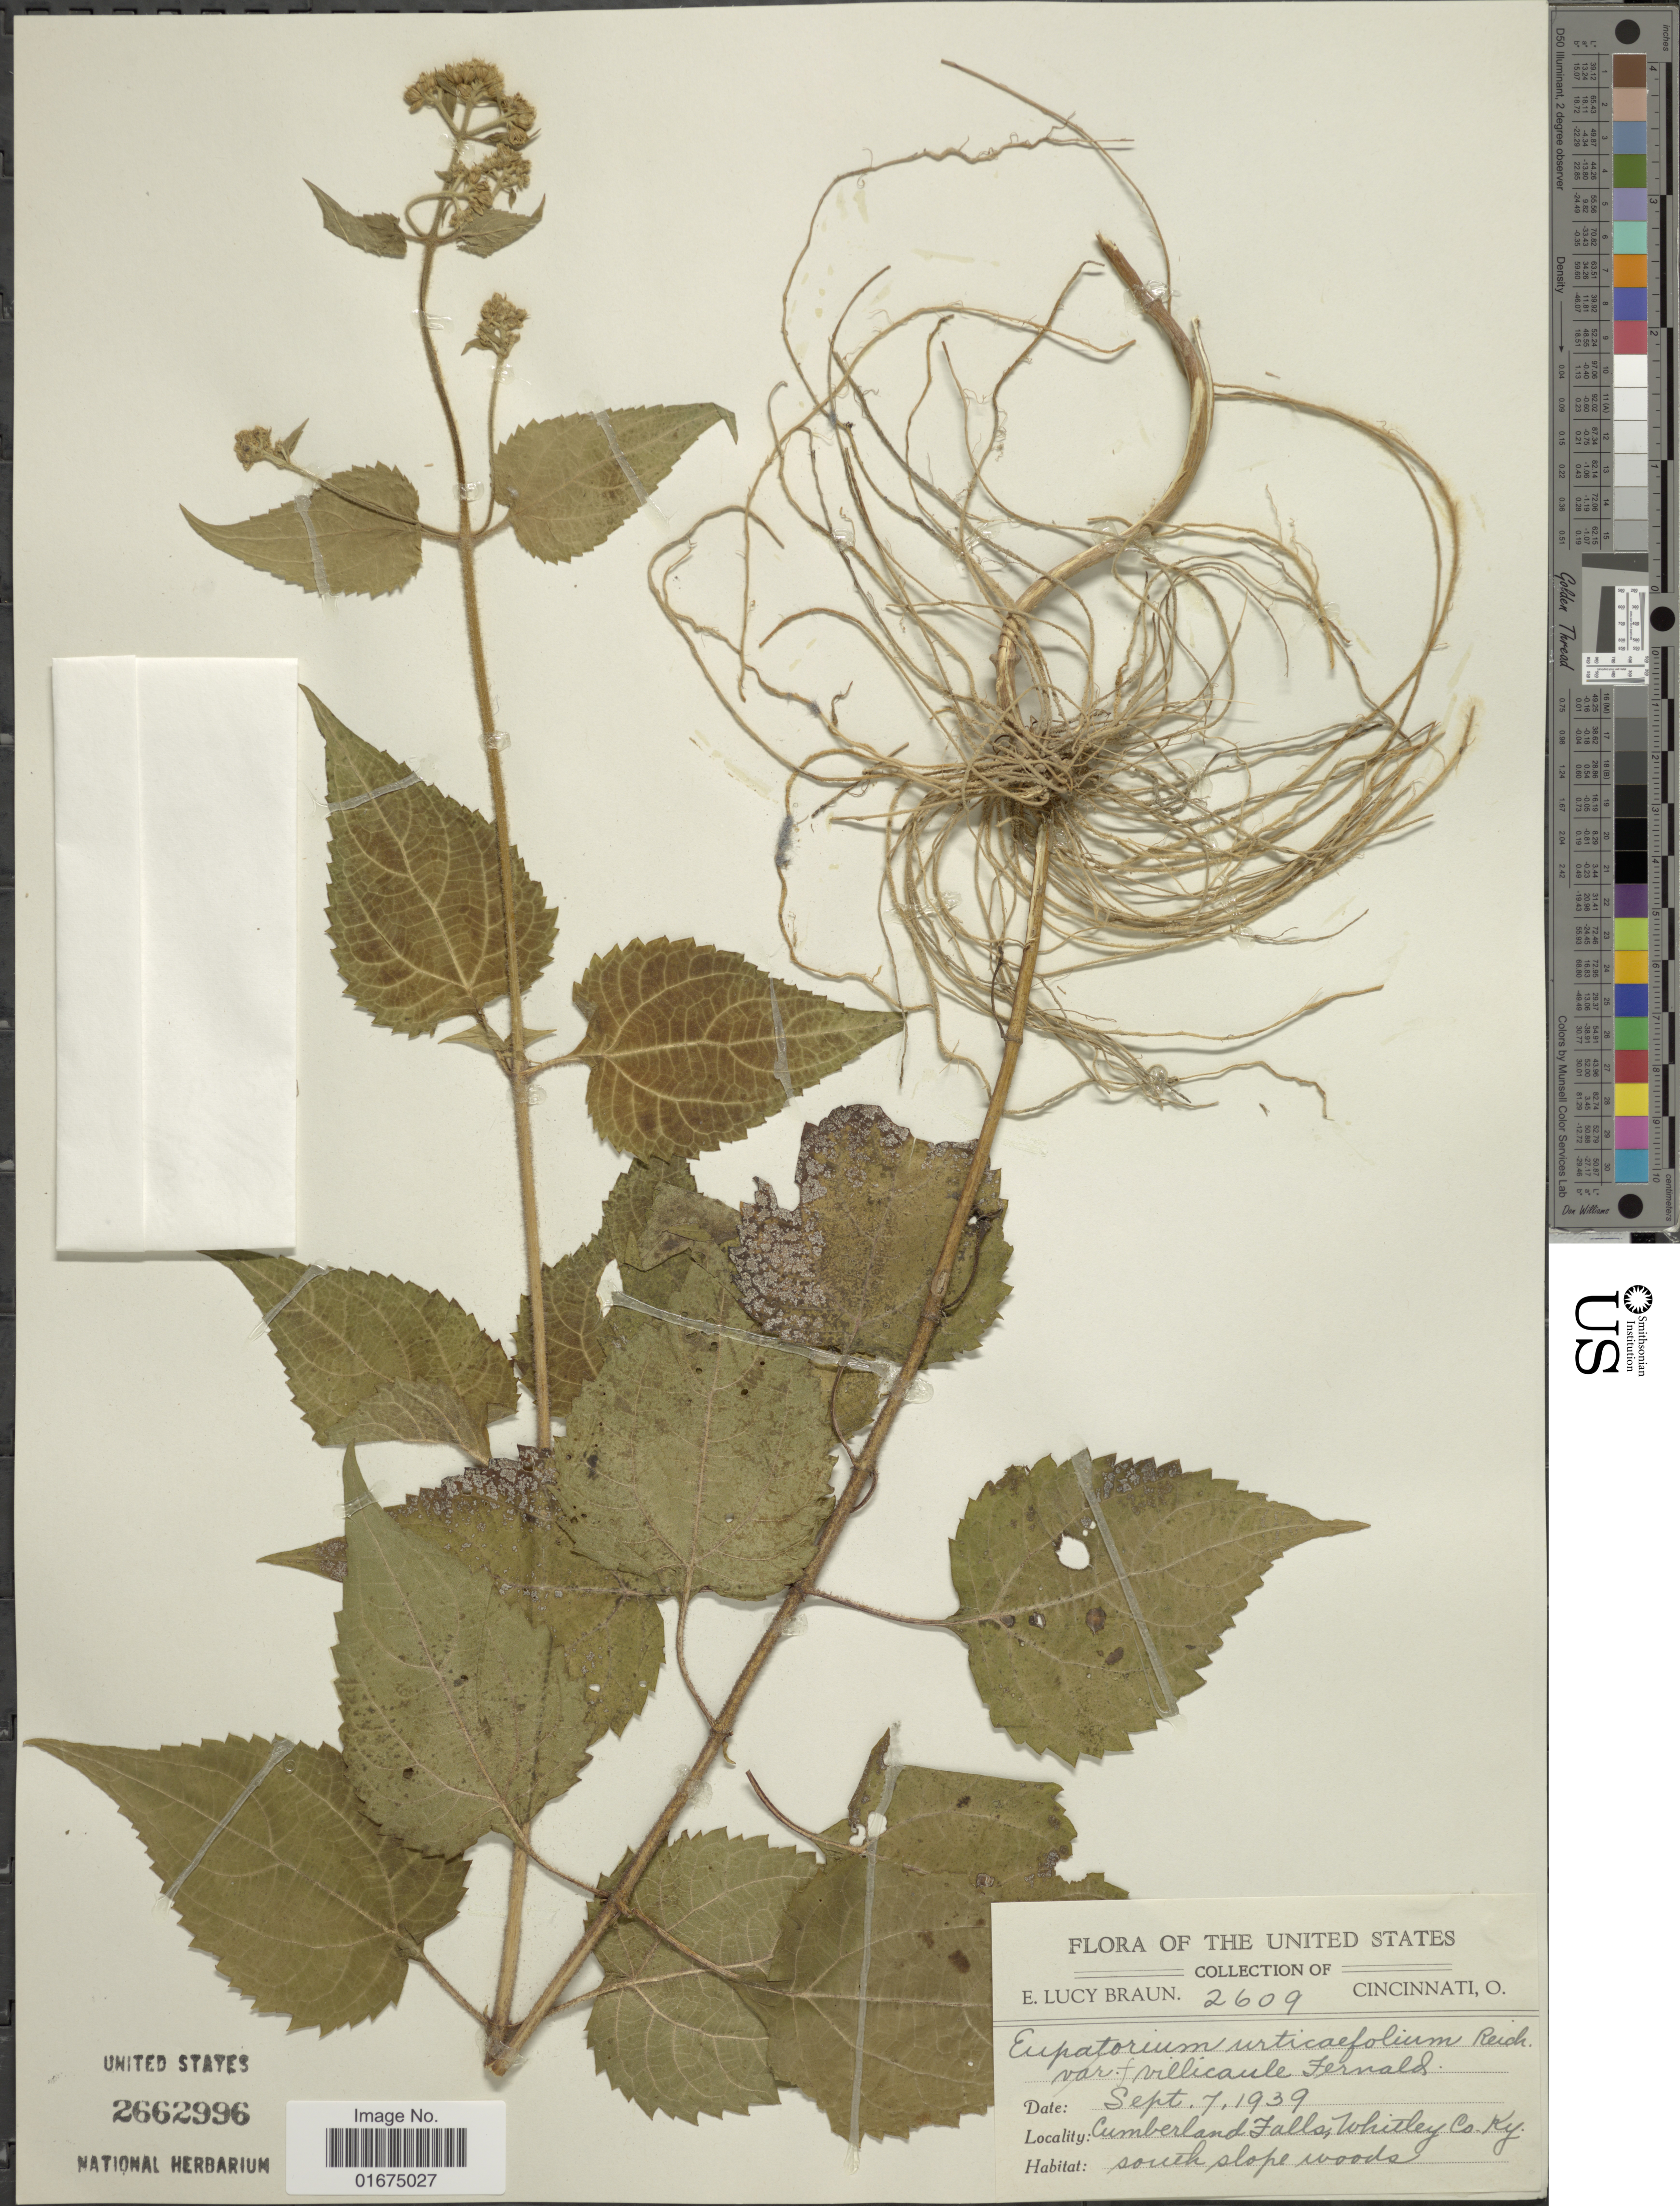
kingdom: Plantae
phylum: Tracheophyta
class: Magnoliopsida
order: Asterales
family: Asteraceae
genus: Ageratina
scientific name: Ageratina altissima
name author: (L.) R.M. King & H. Rob.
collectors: E. L. Braun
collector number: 2609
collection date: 1939-09-07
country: United States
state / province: Kentucky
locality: Cumberland Falls, Whitley Co.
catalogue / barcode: US 2662996